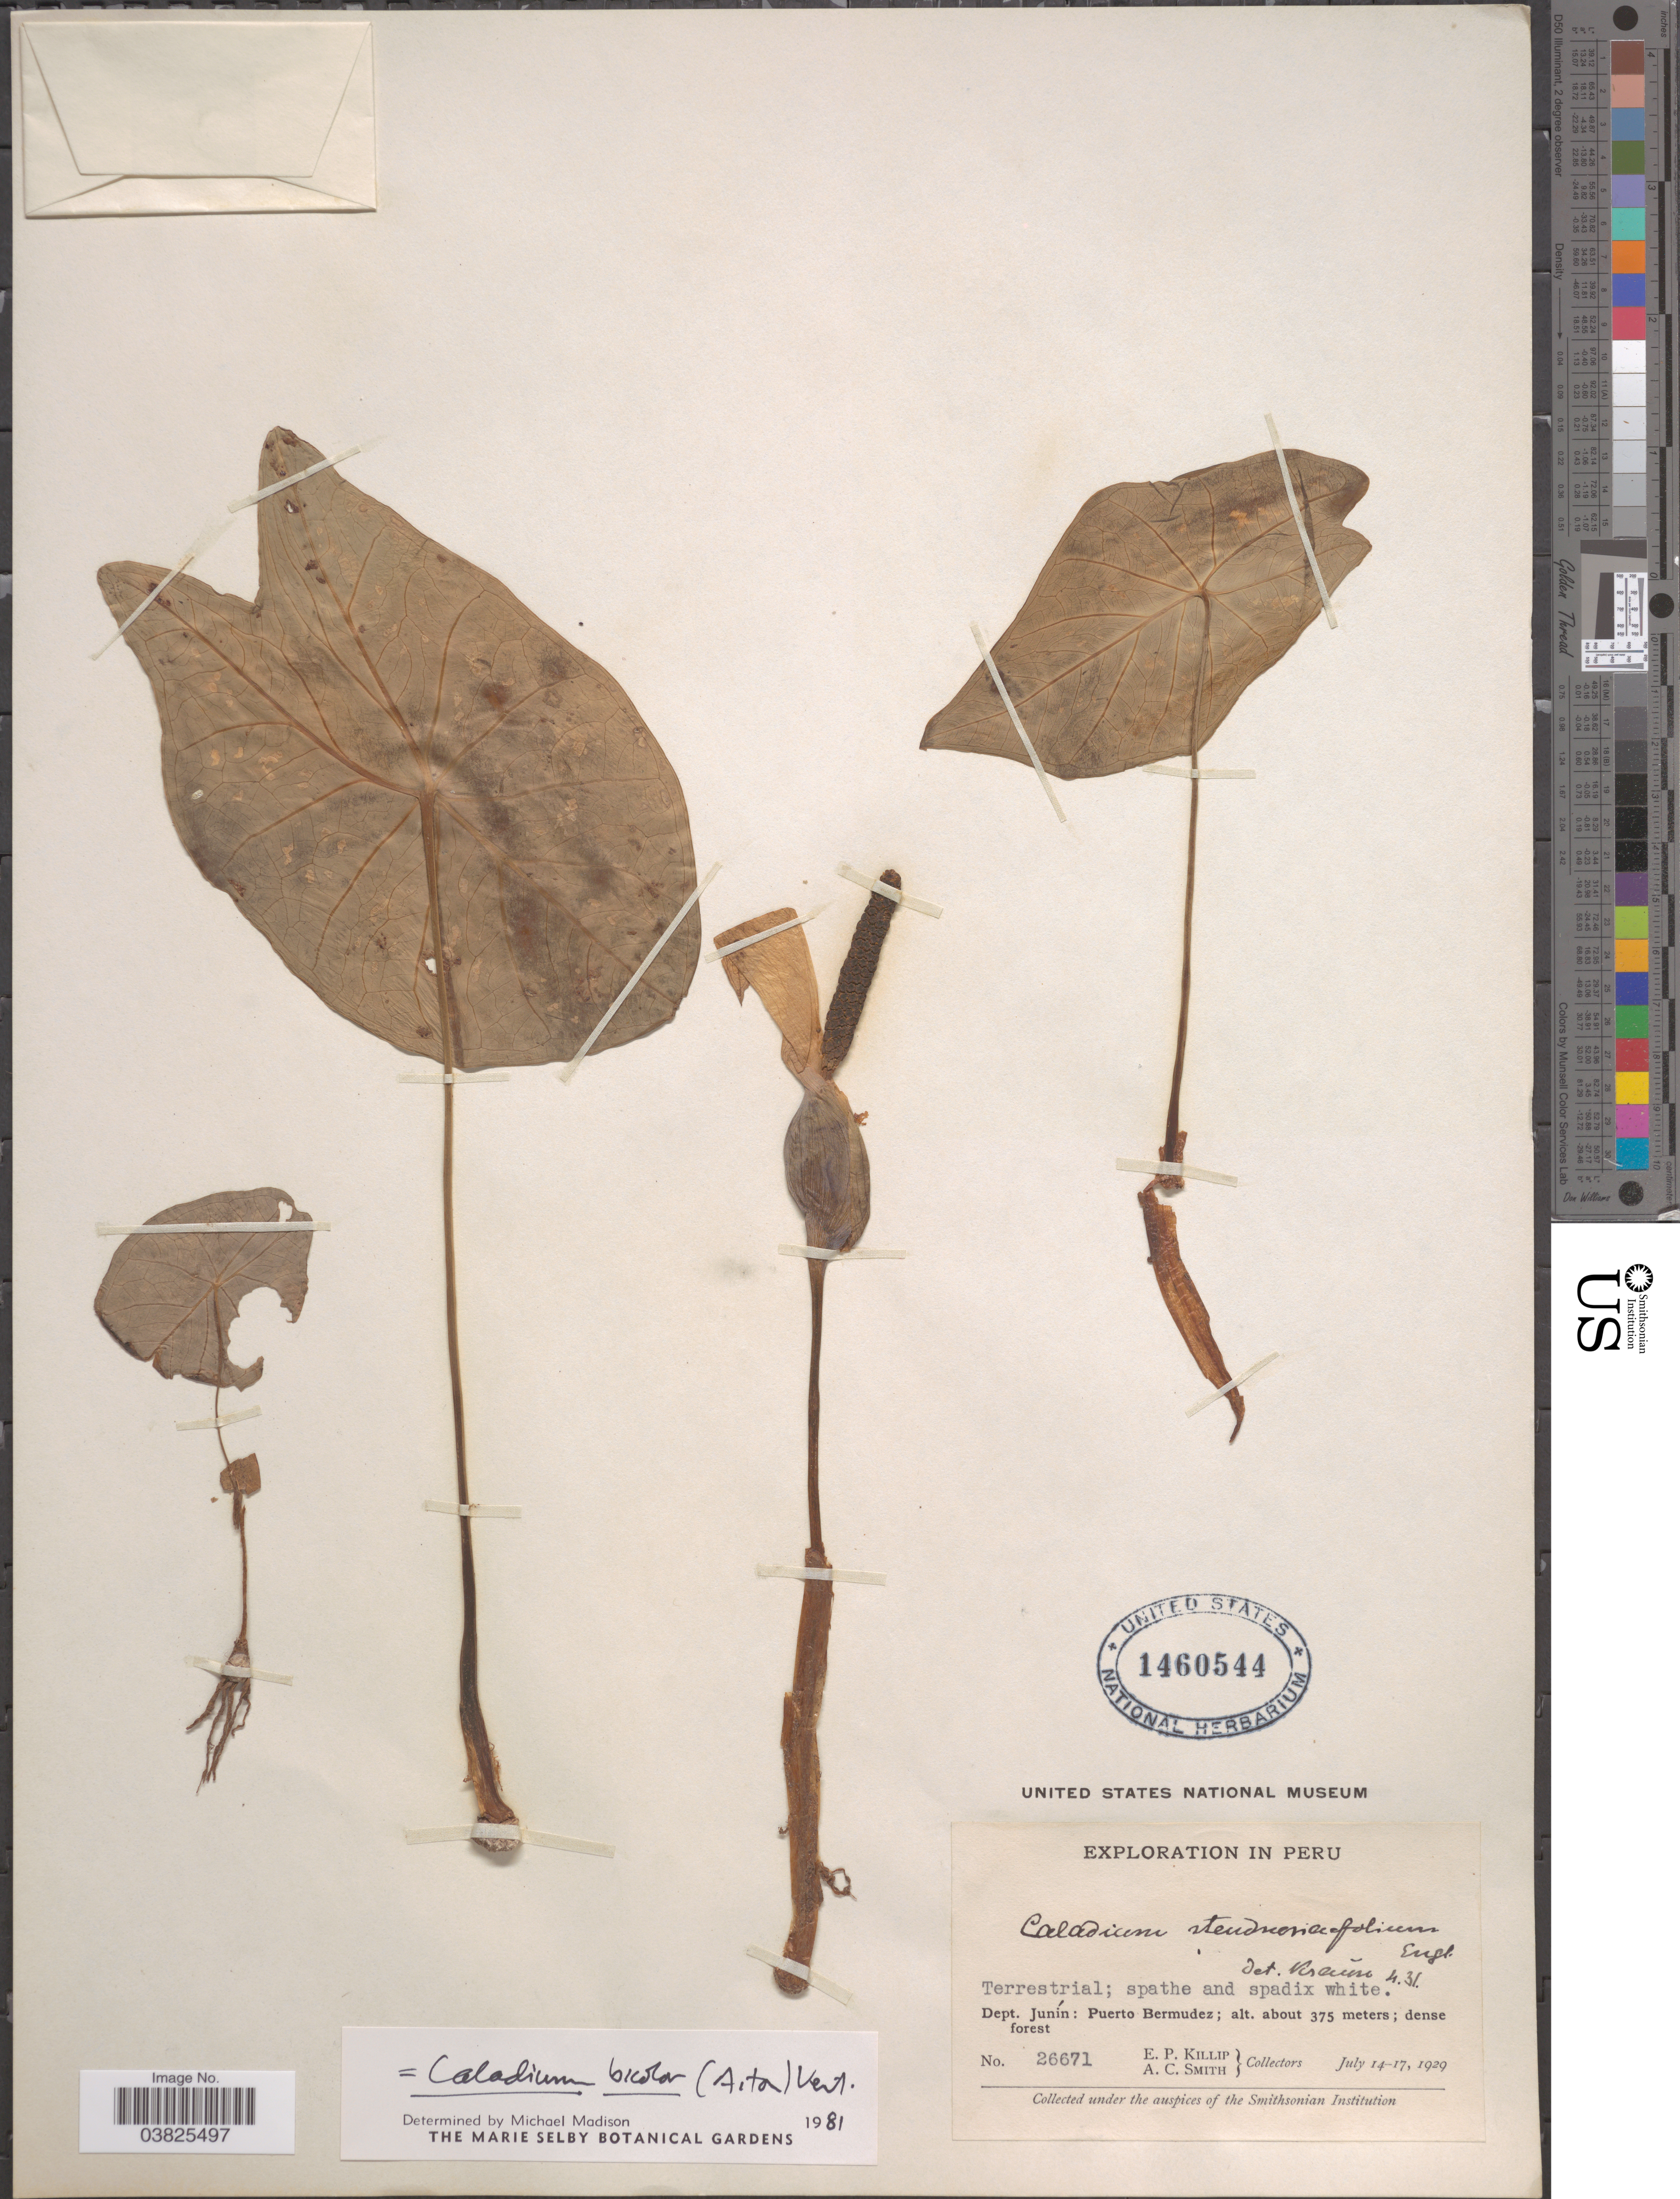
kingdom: Plantae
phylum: Tracheophyta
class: Liliopsida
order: Alismatales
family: Araceae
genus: Caladium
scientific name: Caladium bicolor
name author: (Aiton) Vent.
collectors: E. P. Killip & A. C. Smith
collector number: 26671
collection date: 1929-07-14/1929-07-17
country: Peru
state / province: Junín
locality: Dept. Junín: Puerto Bermudez.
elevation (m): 375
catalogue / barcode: US 1460544